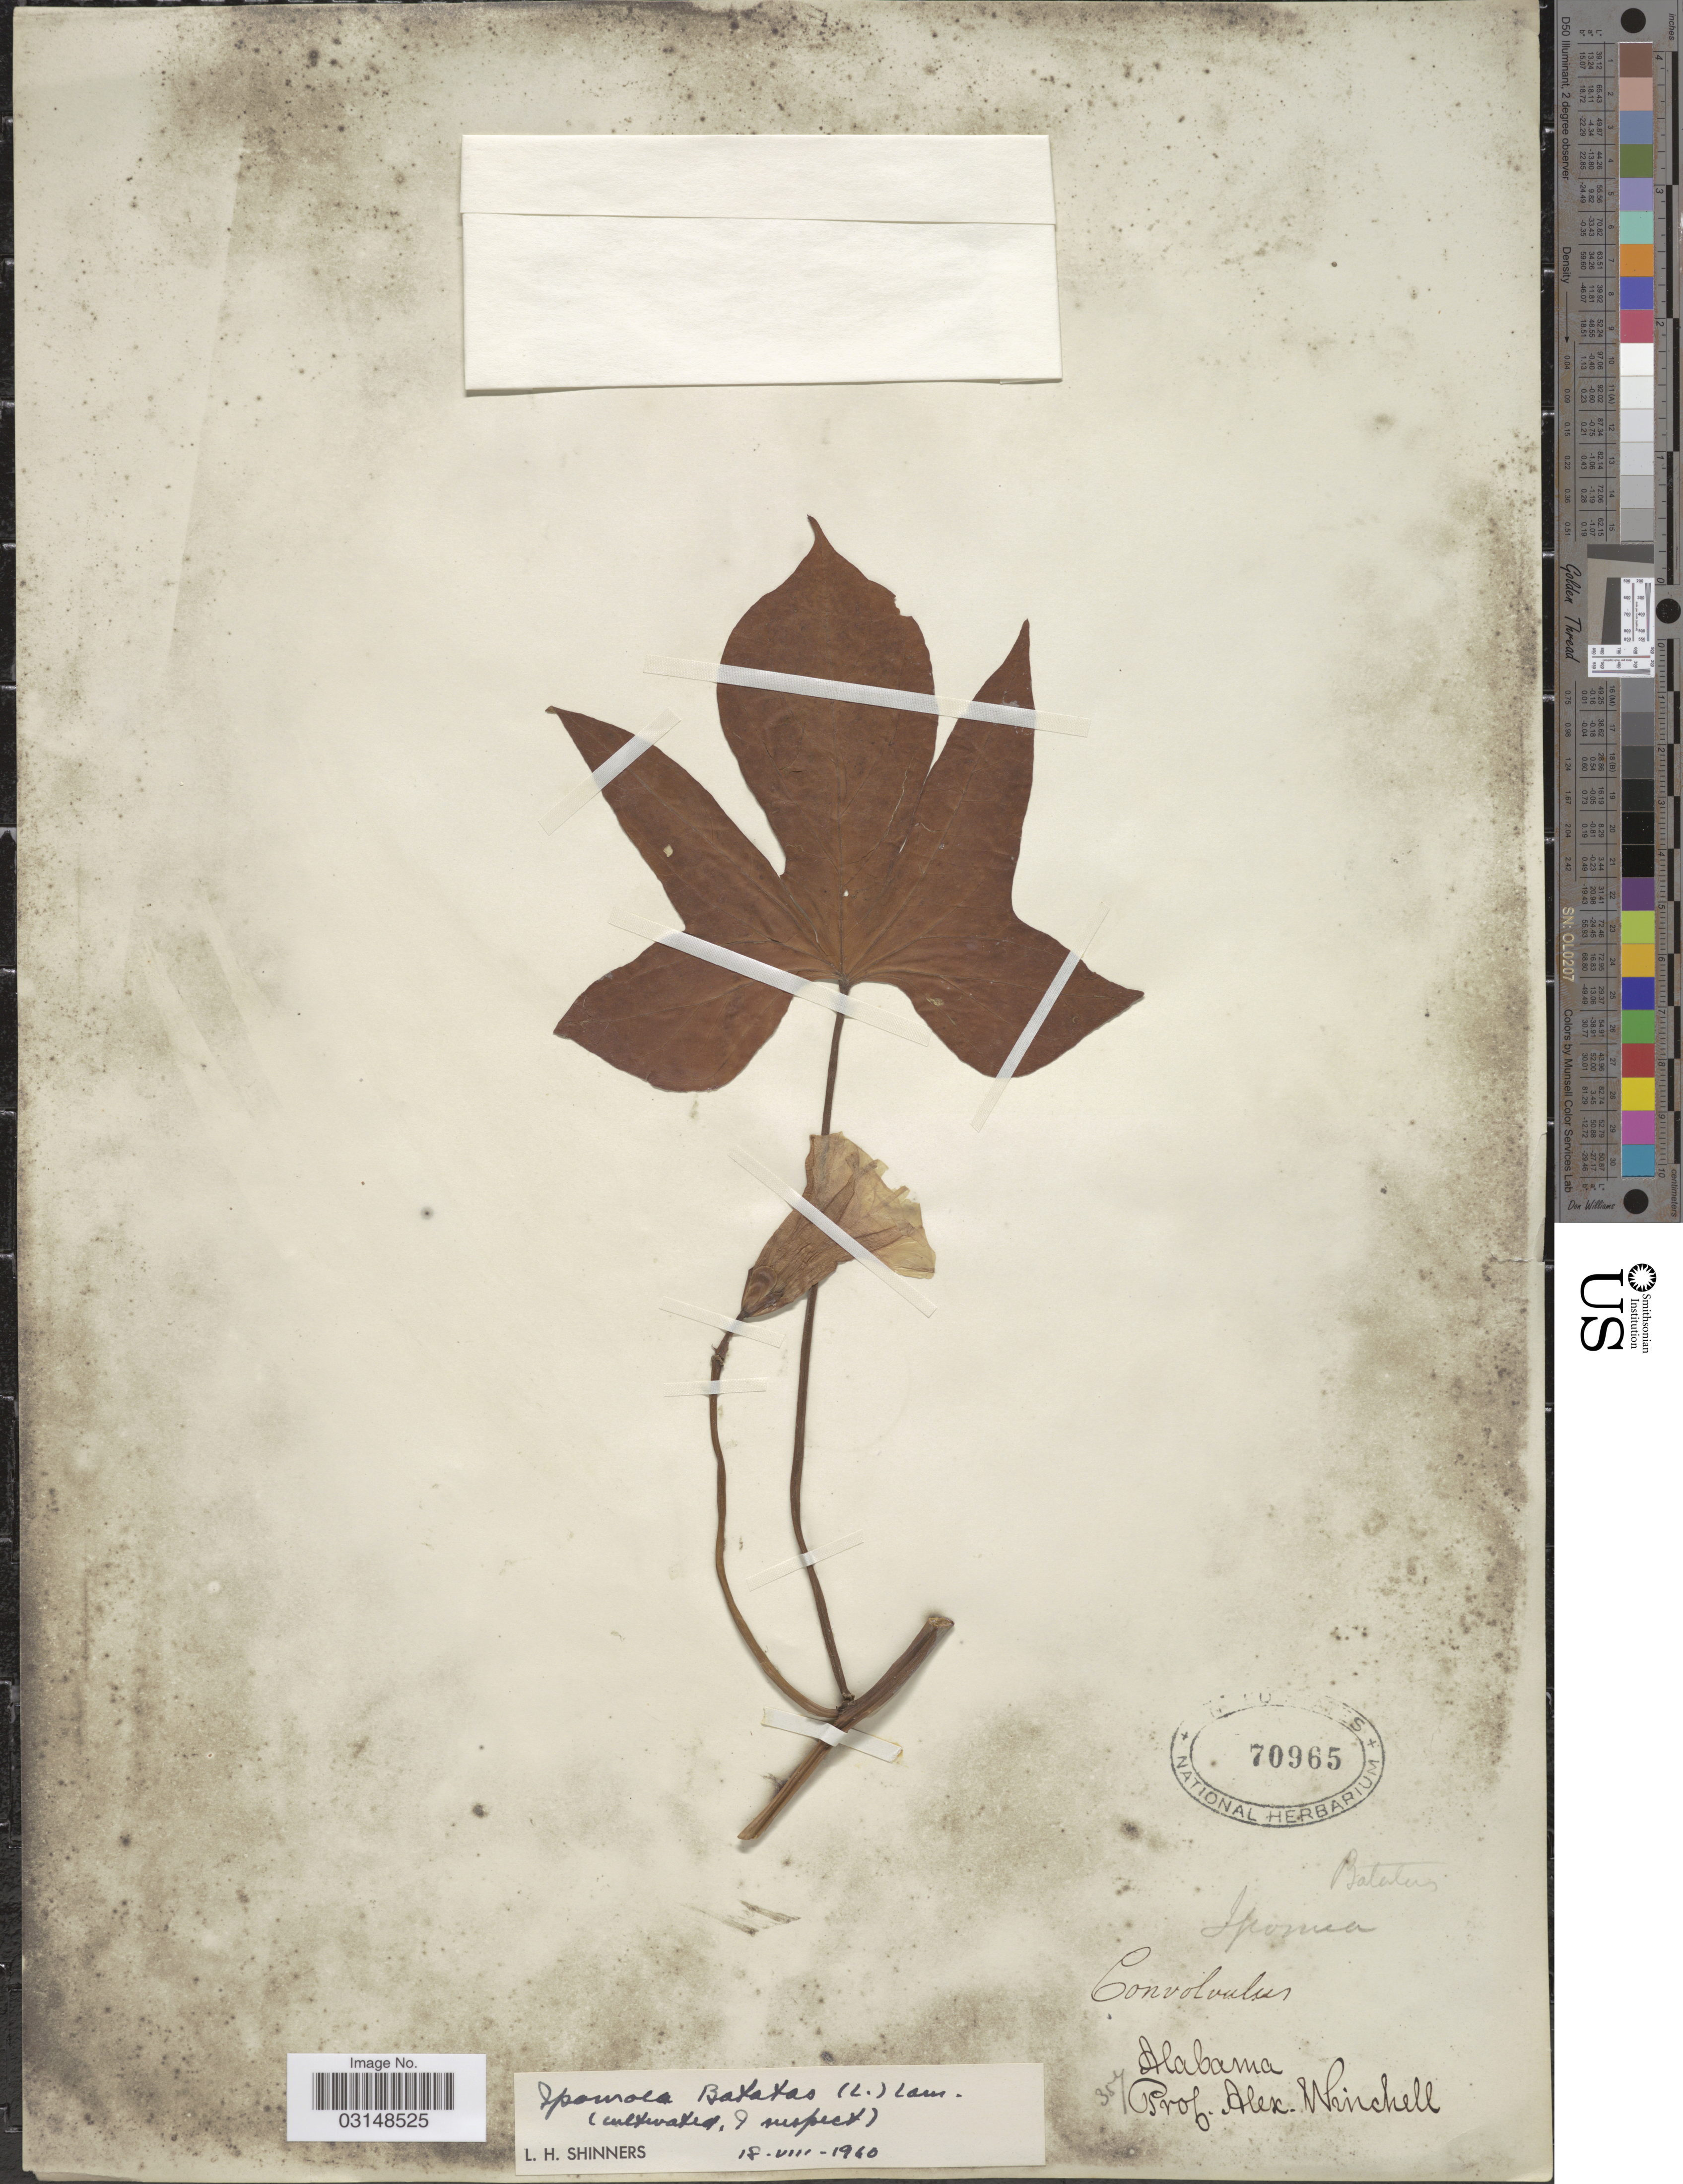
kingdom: Plantae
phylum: Tracheophyta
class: Magnoliopsida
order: Solanales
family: Convolvulaceae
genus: Ipomoea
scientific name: Ipomoea batatas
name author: (L.) Lam.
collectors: A. Winchell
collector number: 357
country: United States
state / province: Alabama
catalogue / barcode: US 70965